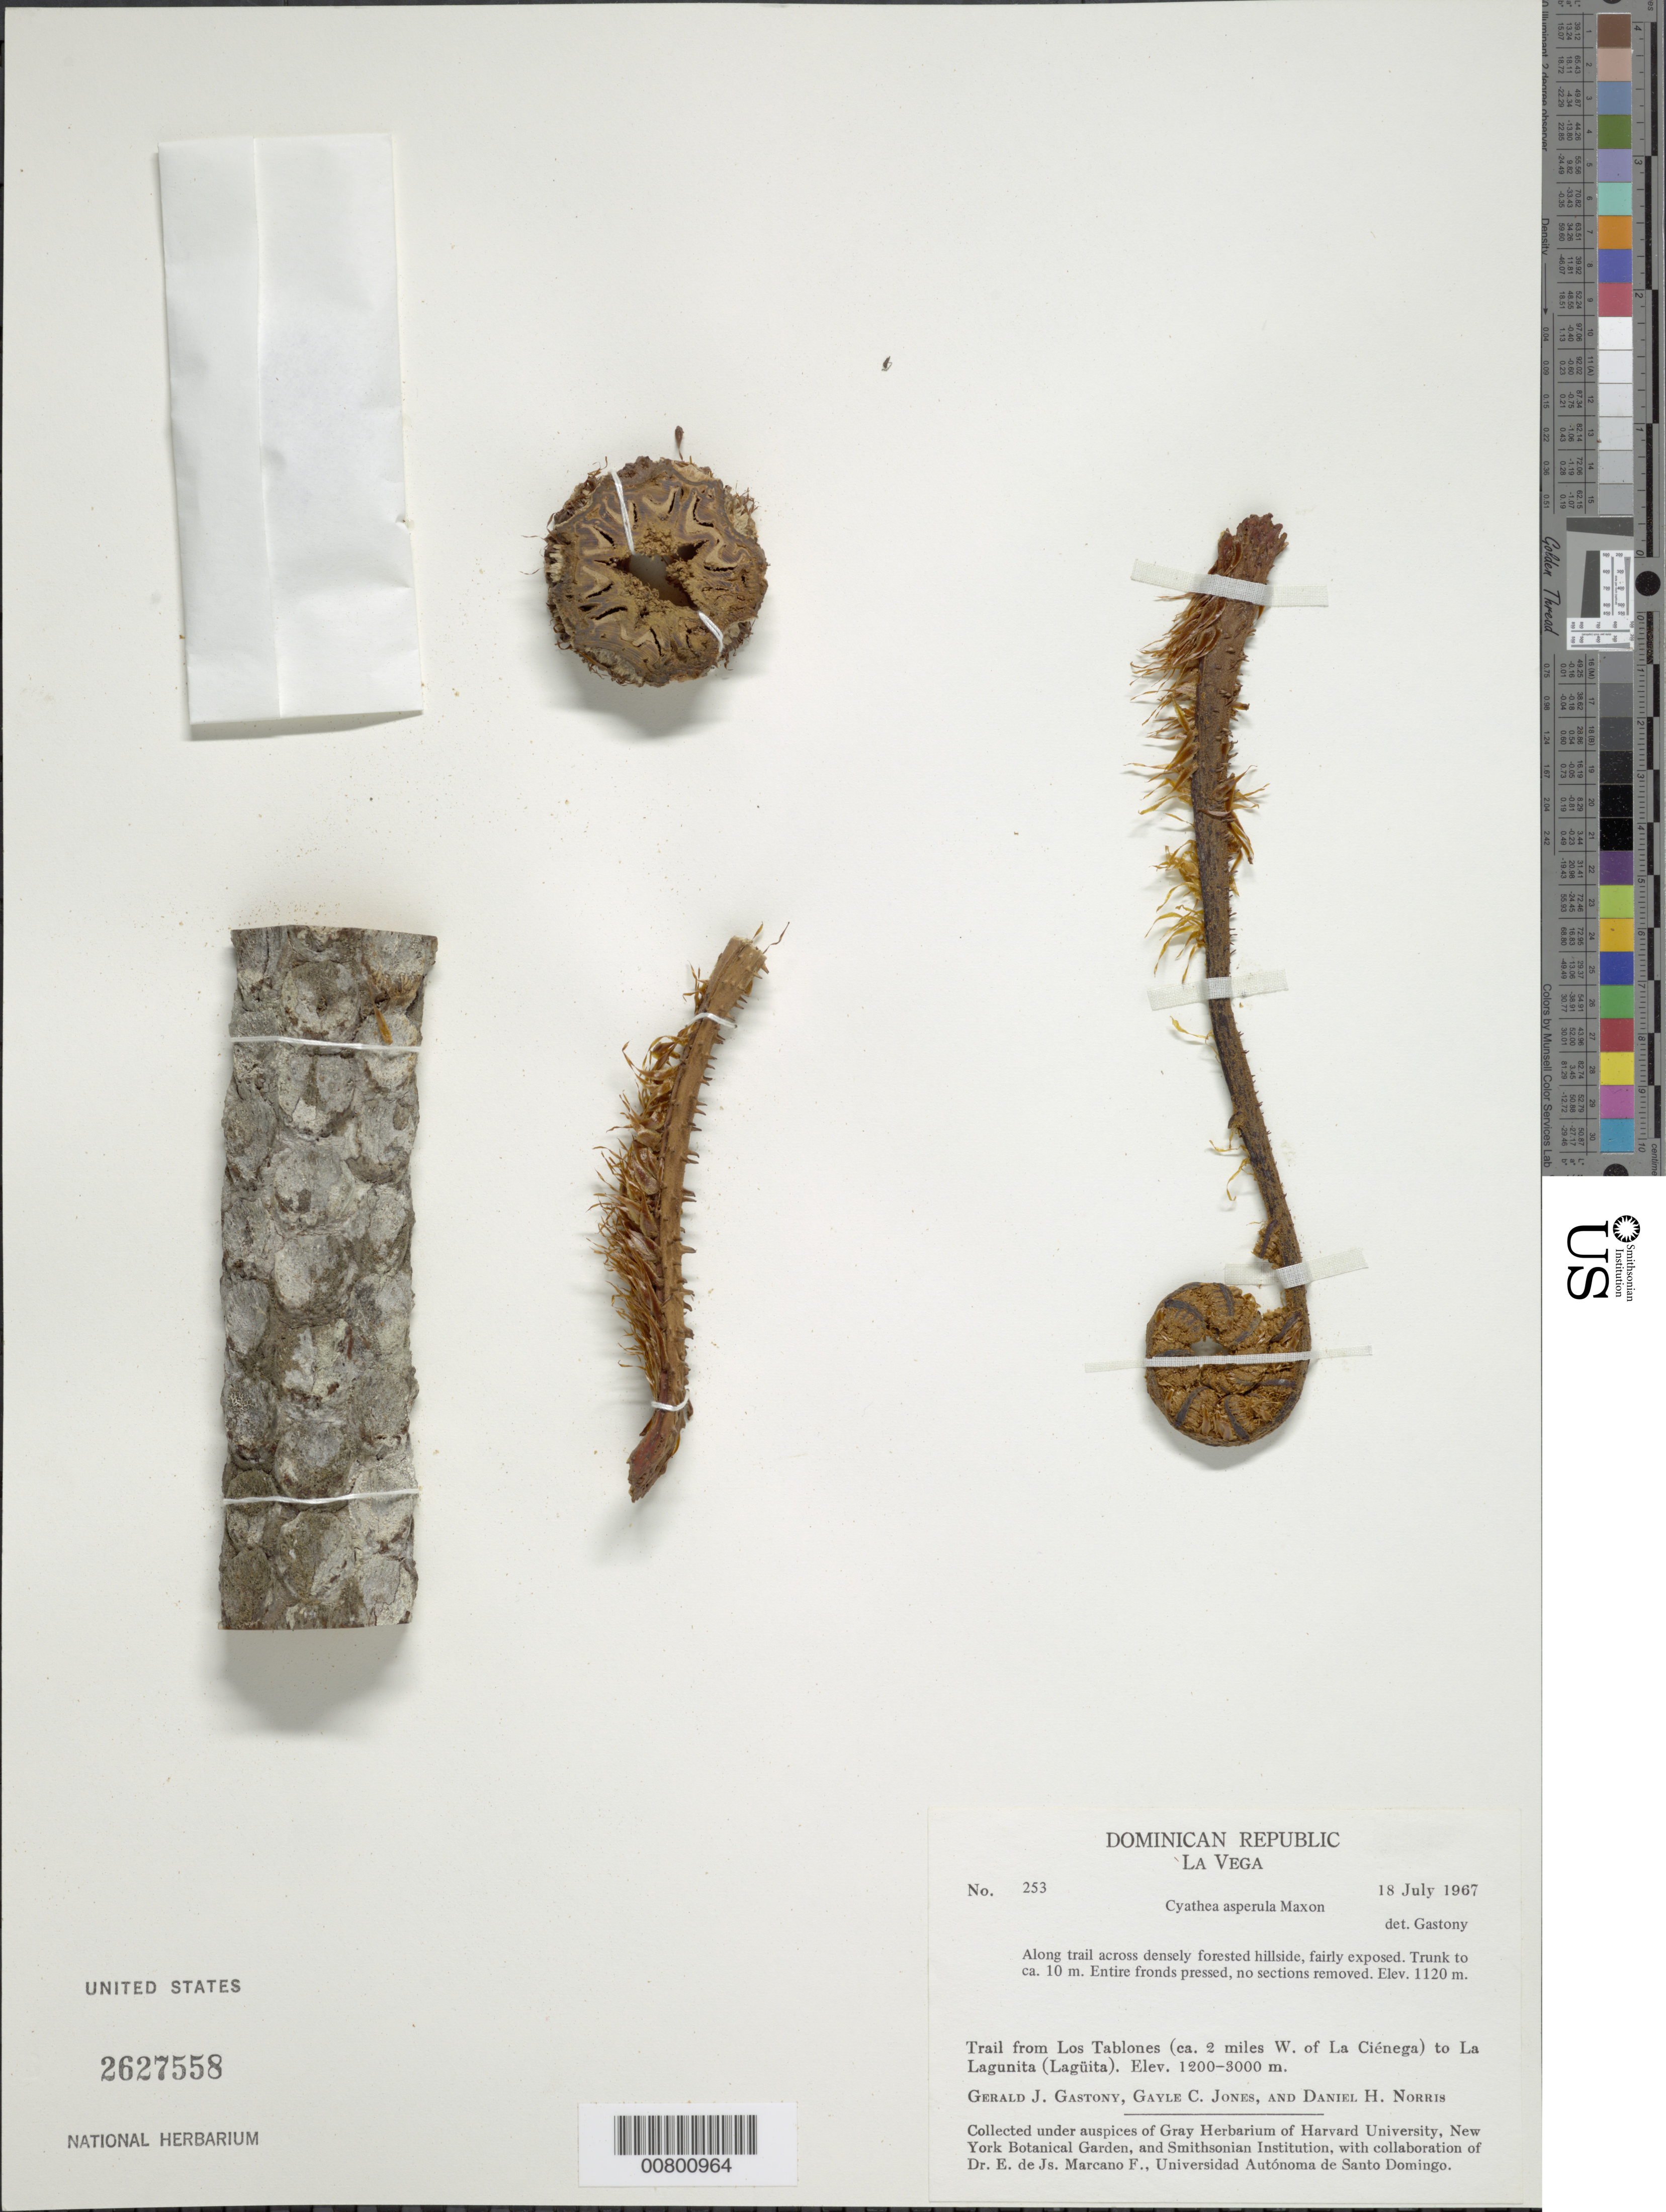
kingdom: Plantae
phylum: Tracheophyta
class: Polypodiopsida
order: Cyatheales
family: Cyatheaceae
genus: Cyathea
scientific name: Cyathea furfuracea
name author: Christ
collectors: G. Gastony, G. C. Jones & D. H. Norris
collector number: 253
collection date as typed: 18 Jul 1967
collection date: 1967-07-18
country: Dominican Republic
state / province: La Vega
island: Hispaniola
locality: Los Tablones (ca. 2 miles W of La Ciénega) to La Lagunita (Lagüita)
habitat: Densely forested hillside, fairly exposed, along trail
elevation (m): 1120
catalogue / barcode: US 2627558